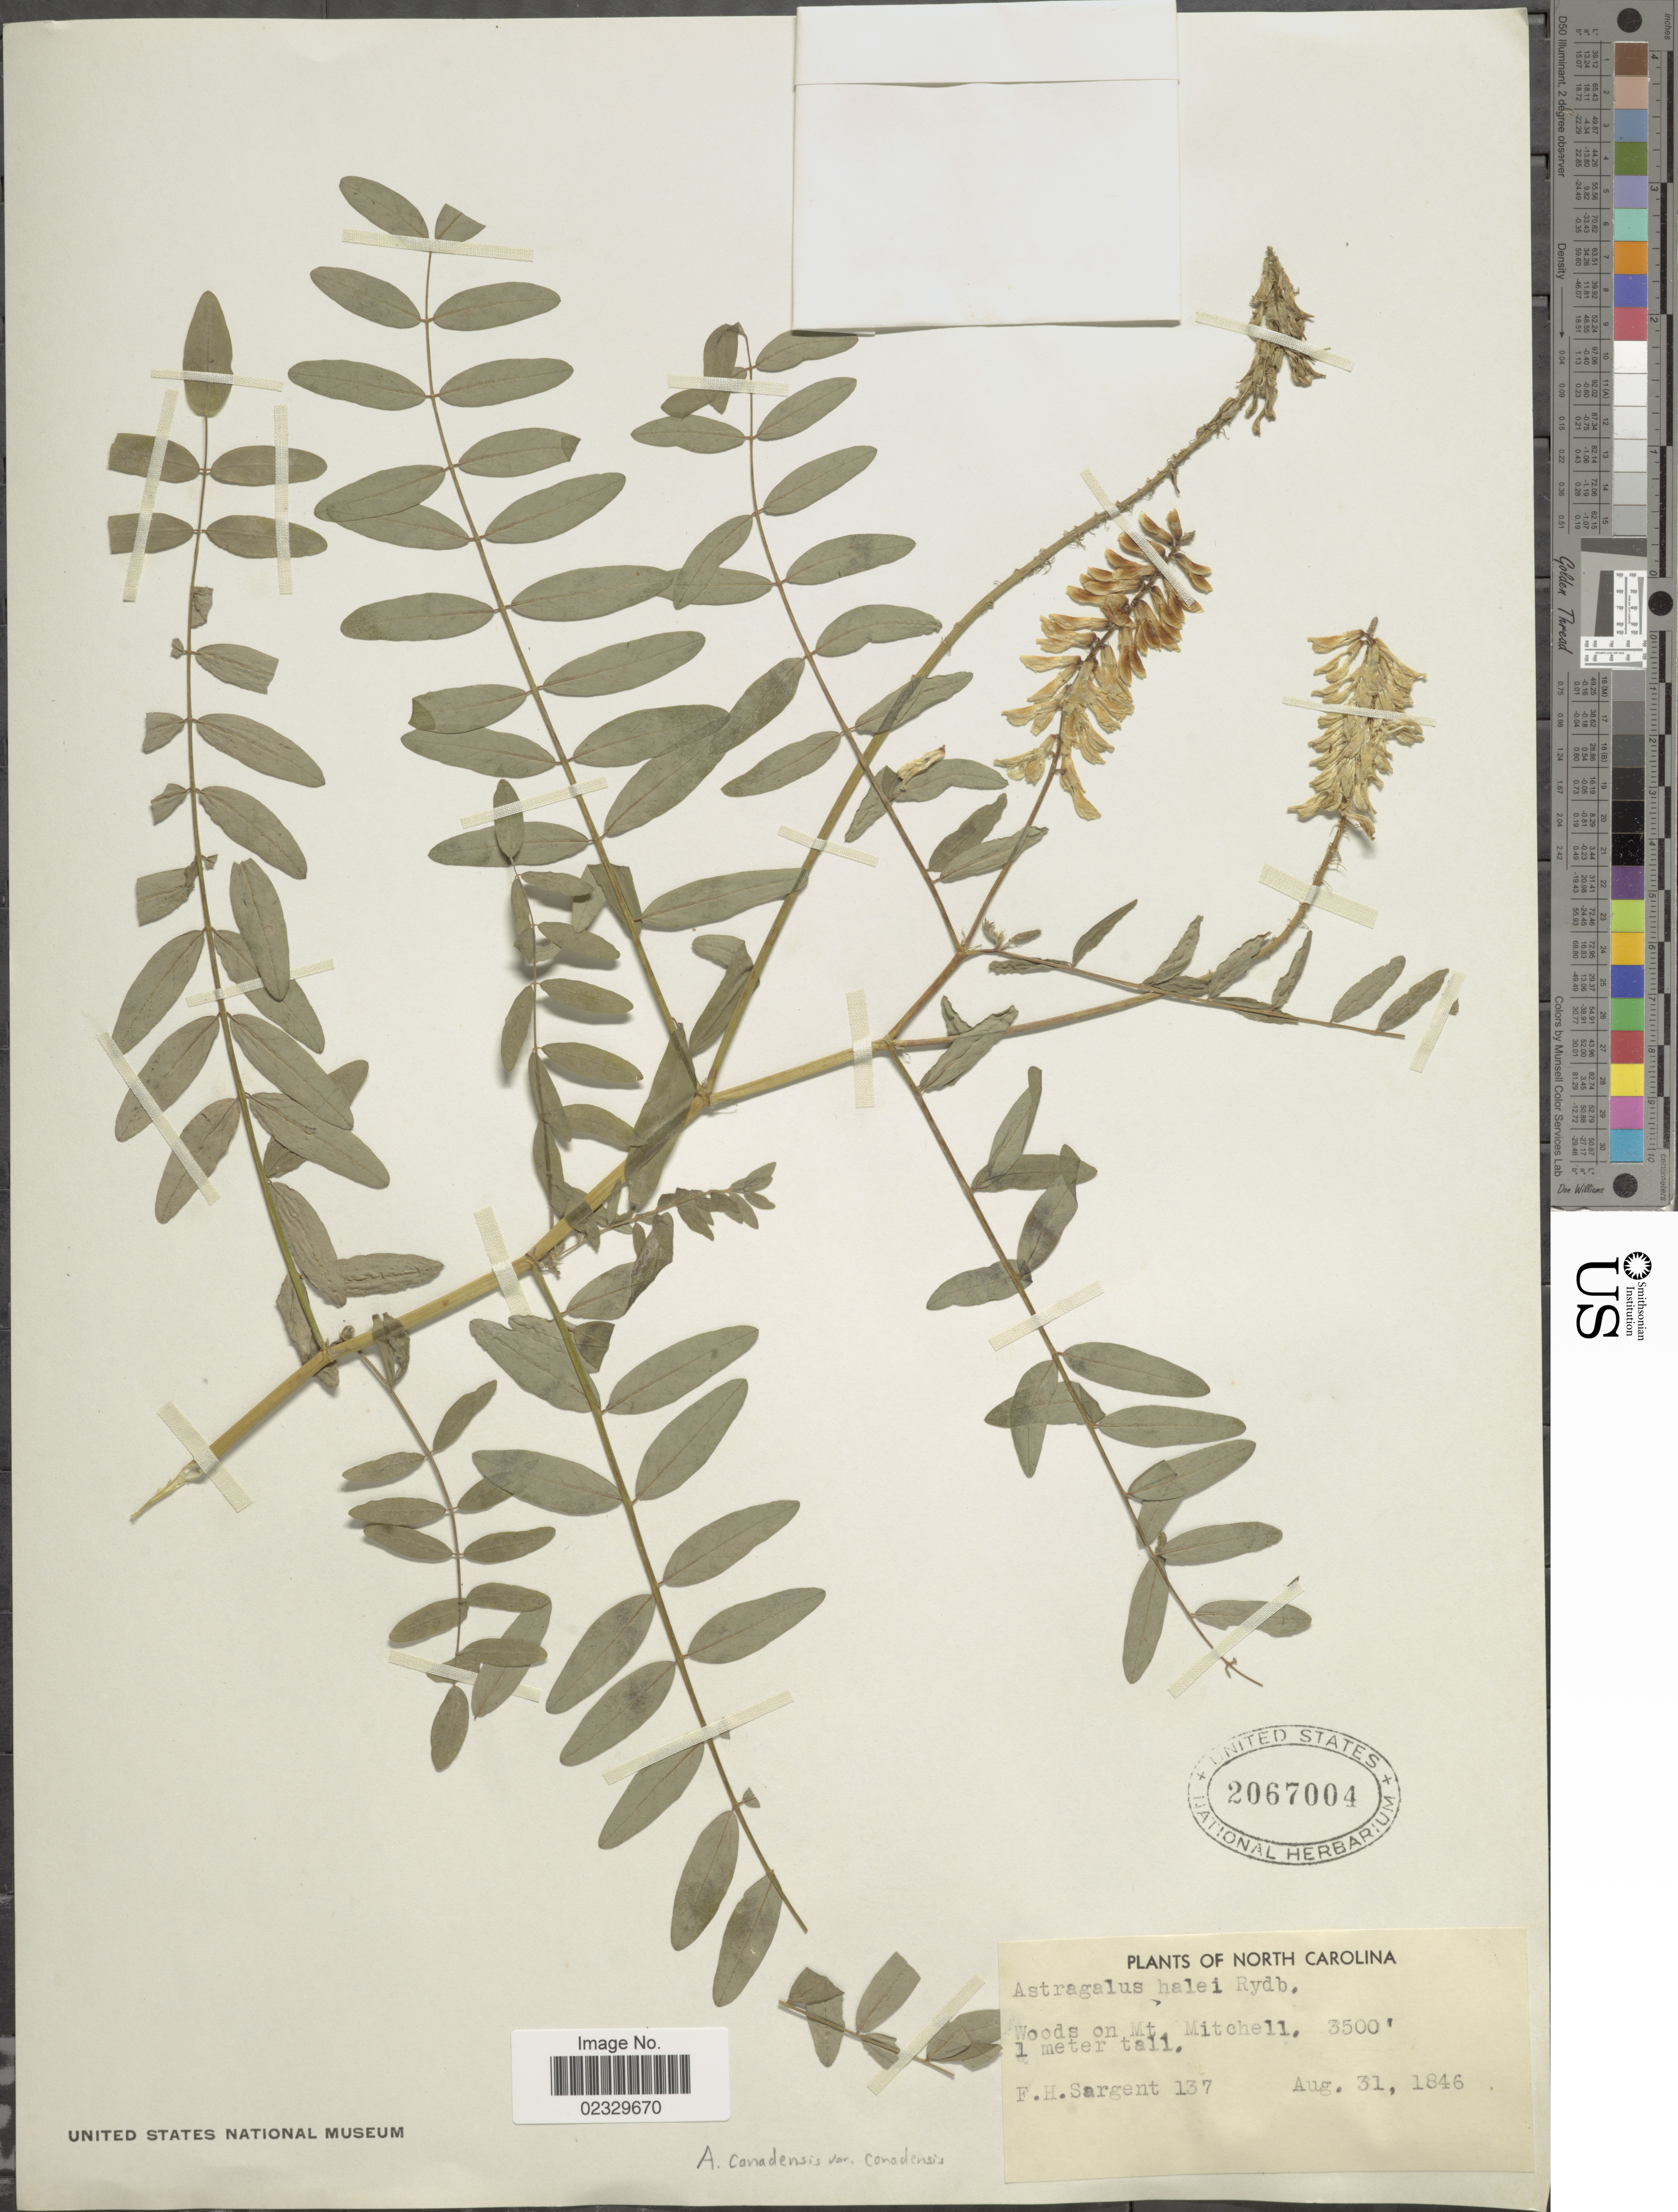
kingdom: Plantae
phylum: Tracheophyta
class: Magnoliopsida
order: Fabales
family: Fabaceae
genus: Astragalus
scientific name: Astragalus canadensis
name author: L.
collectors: F. H. Sargent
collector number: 137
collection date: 1846-08-31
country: United States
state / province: North Carolina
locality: Woods on Mitchell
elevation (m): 1067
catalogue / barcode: US 2067004